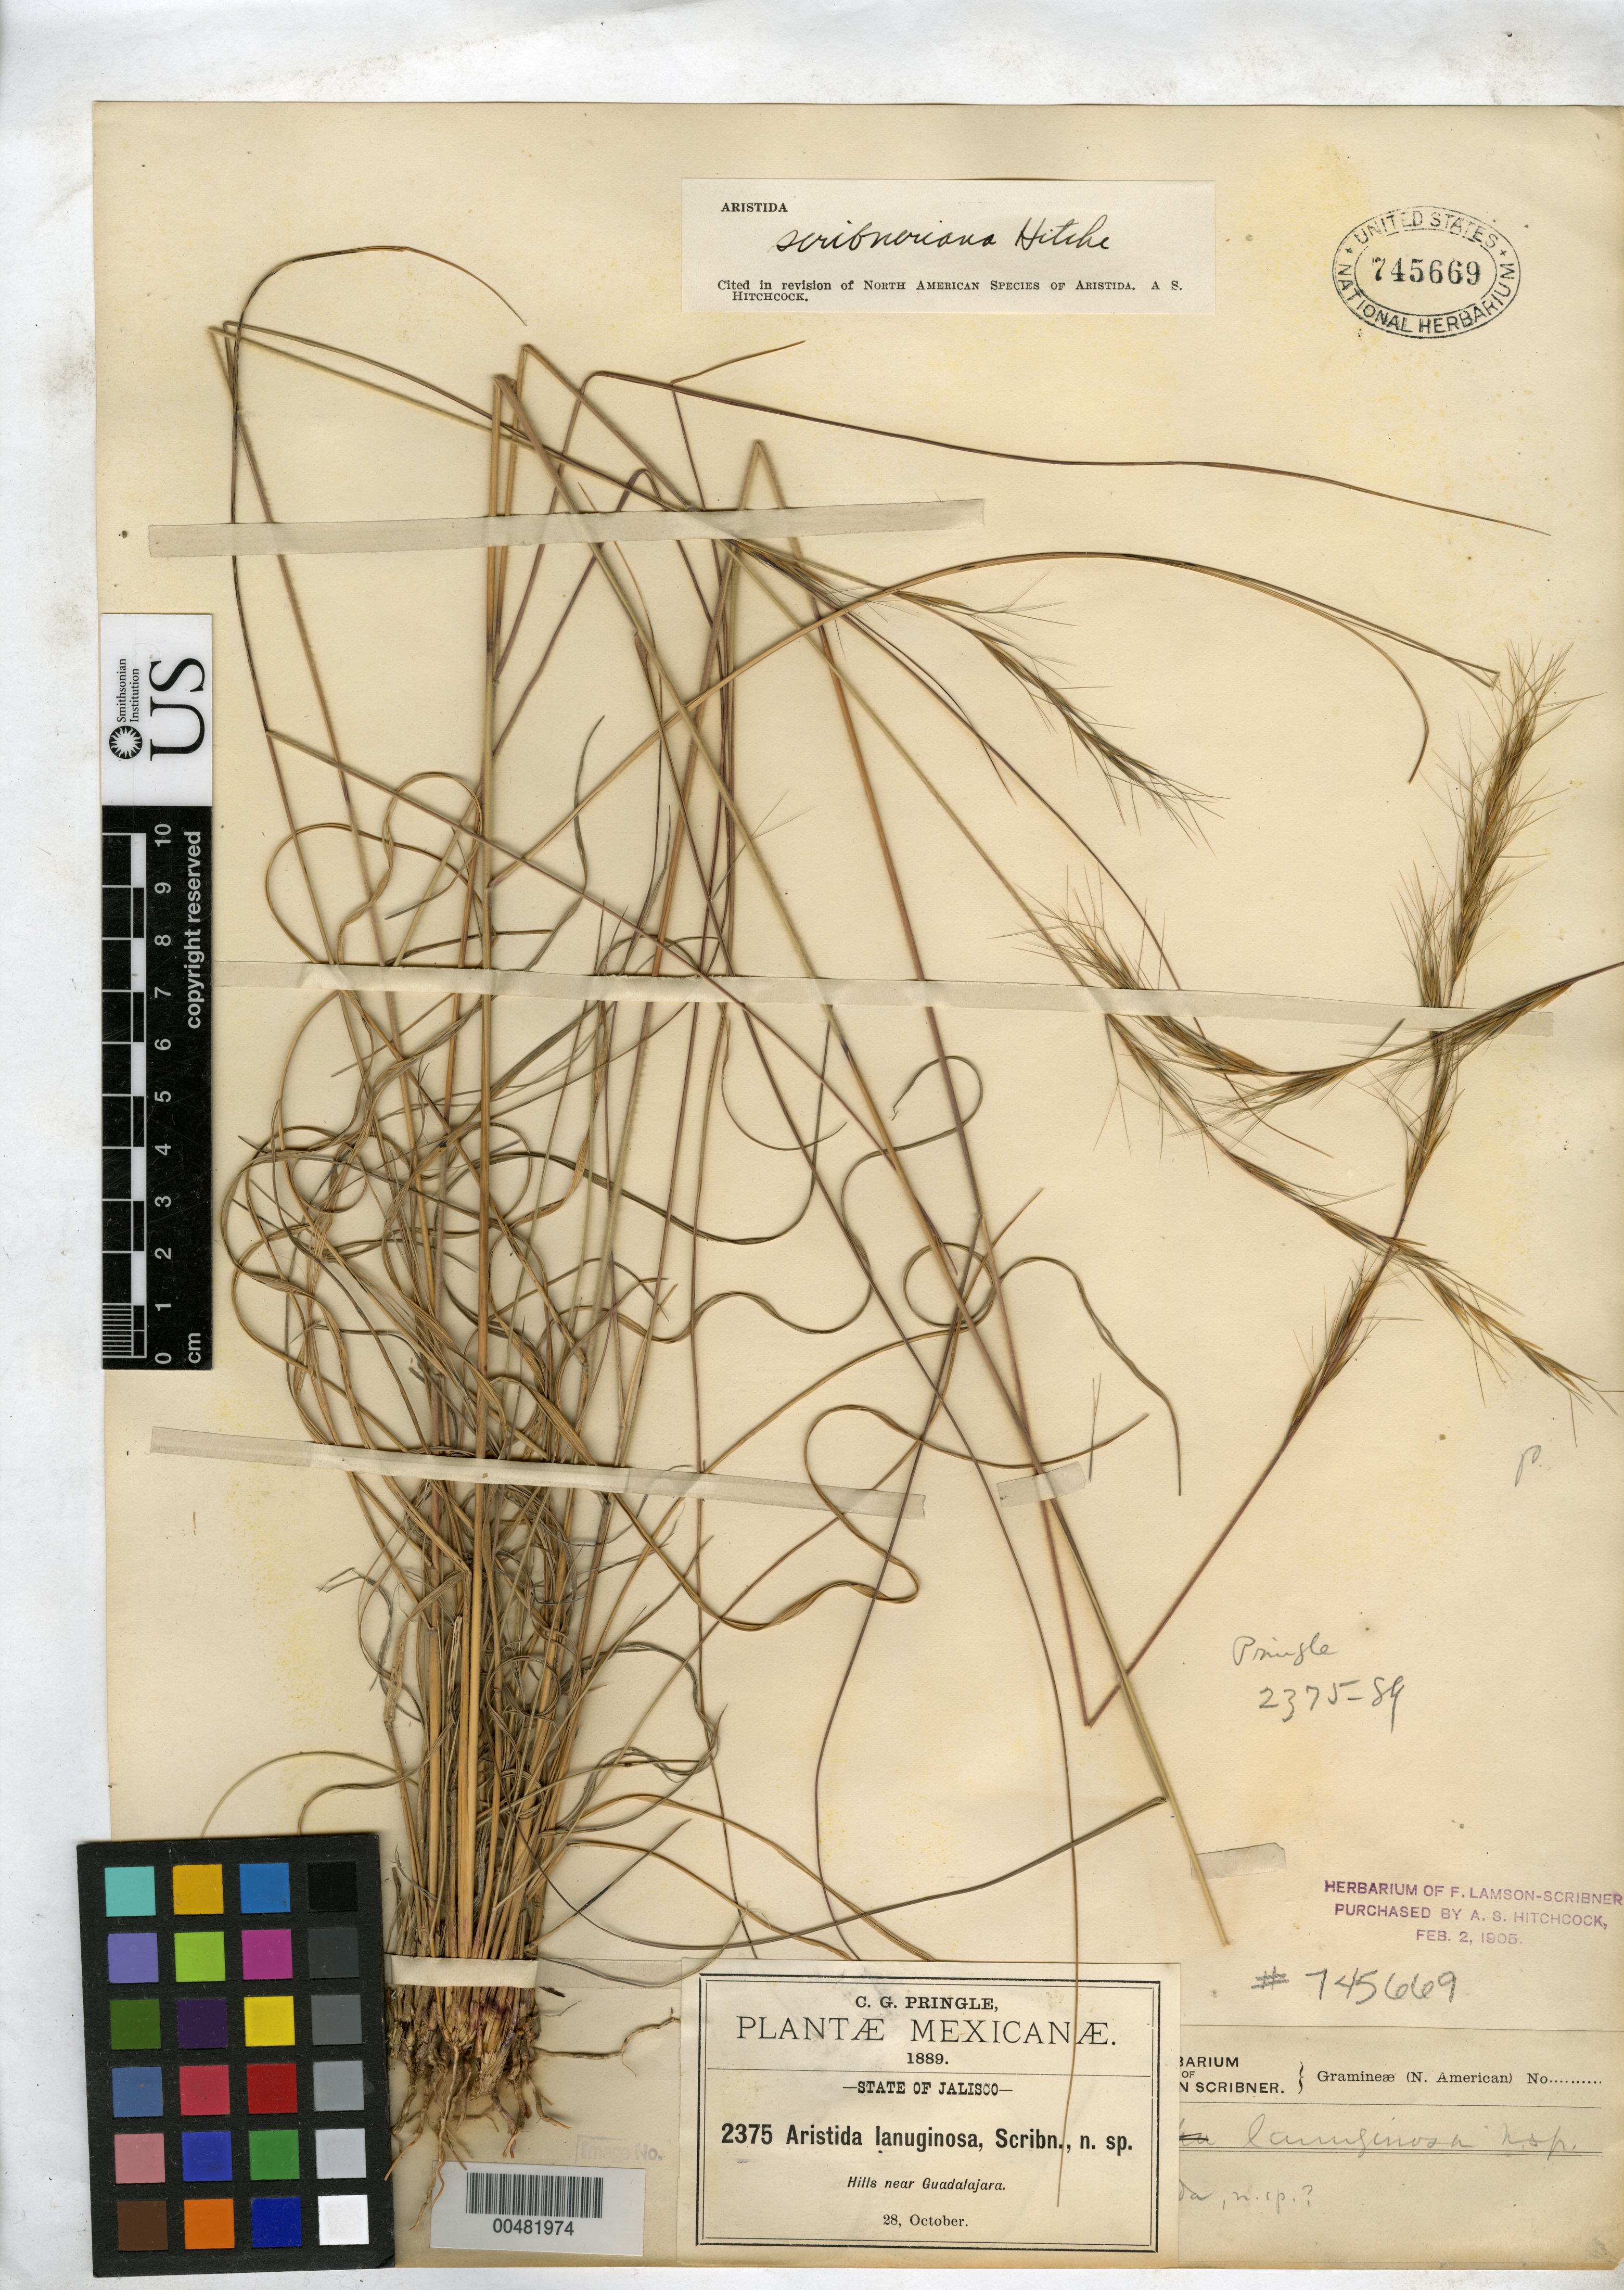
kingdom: Plantae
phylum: Tracheophyta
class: Liliopsida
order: Poales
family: Poaceae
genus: Aristida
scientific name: Aristida lanuginosa Scribn. ex Hitchc., nom. illeg.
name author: Scribn. ex Hitchc.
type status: Isotype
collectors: C. G. Pringle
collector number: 2375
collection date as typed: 28 Oct 1889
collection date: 1889-10-28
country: Mexico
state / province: Jalisco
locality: Hills near Guadalajara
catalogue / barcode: US 745669